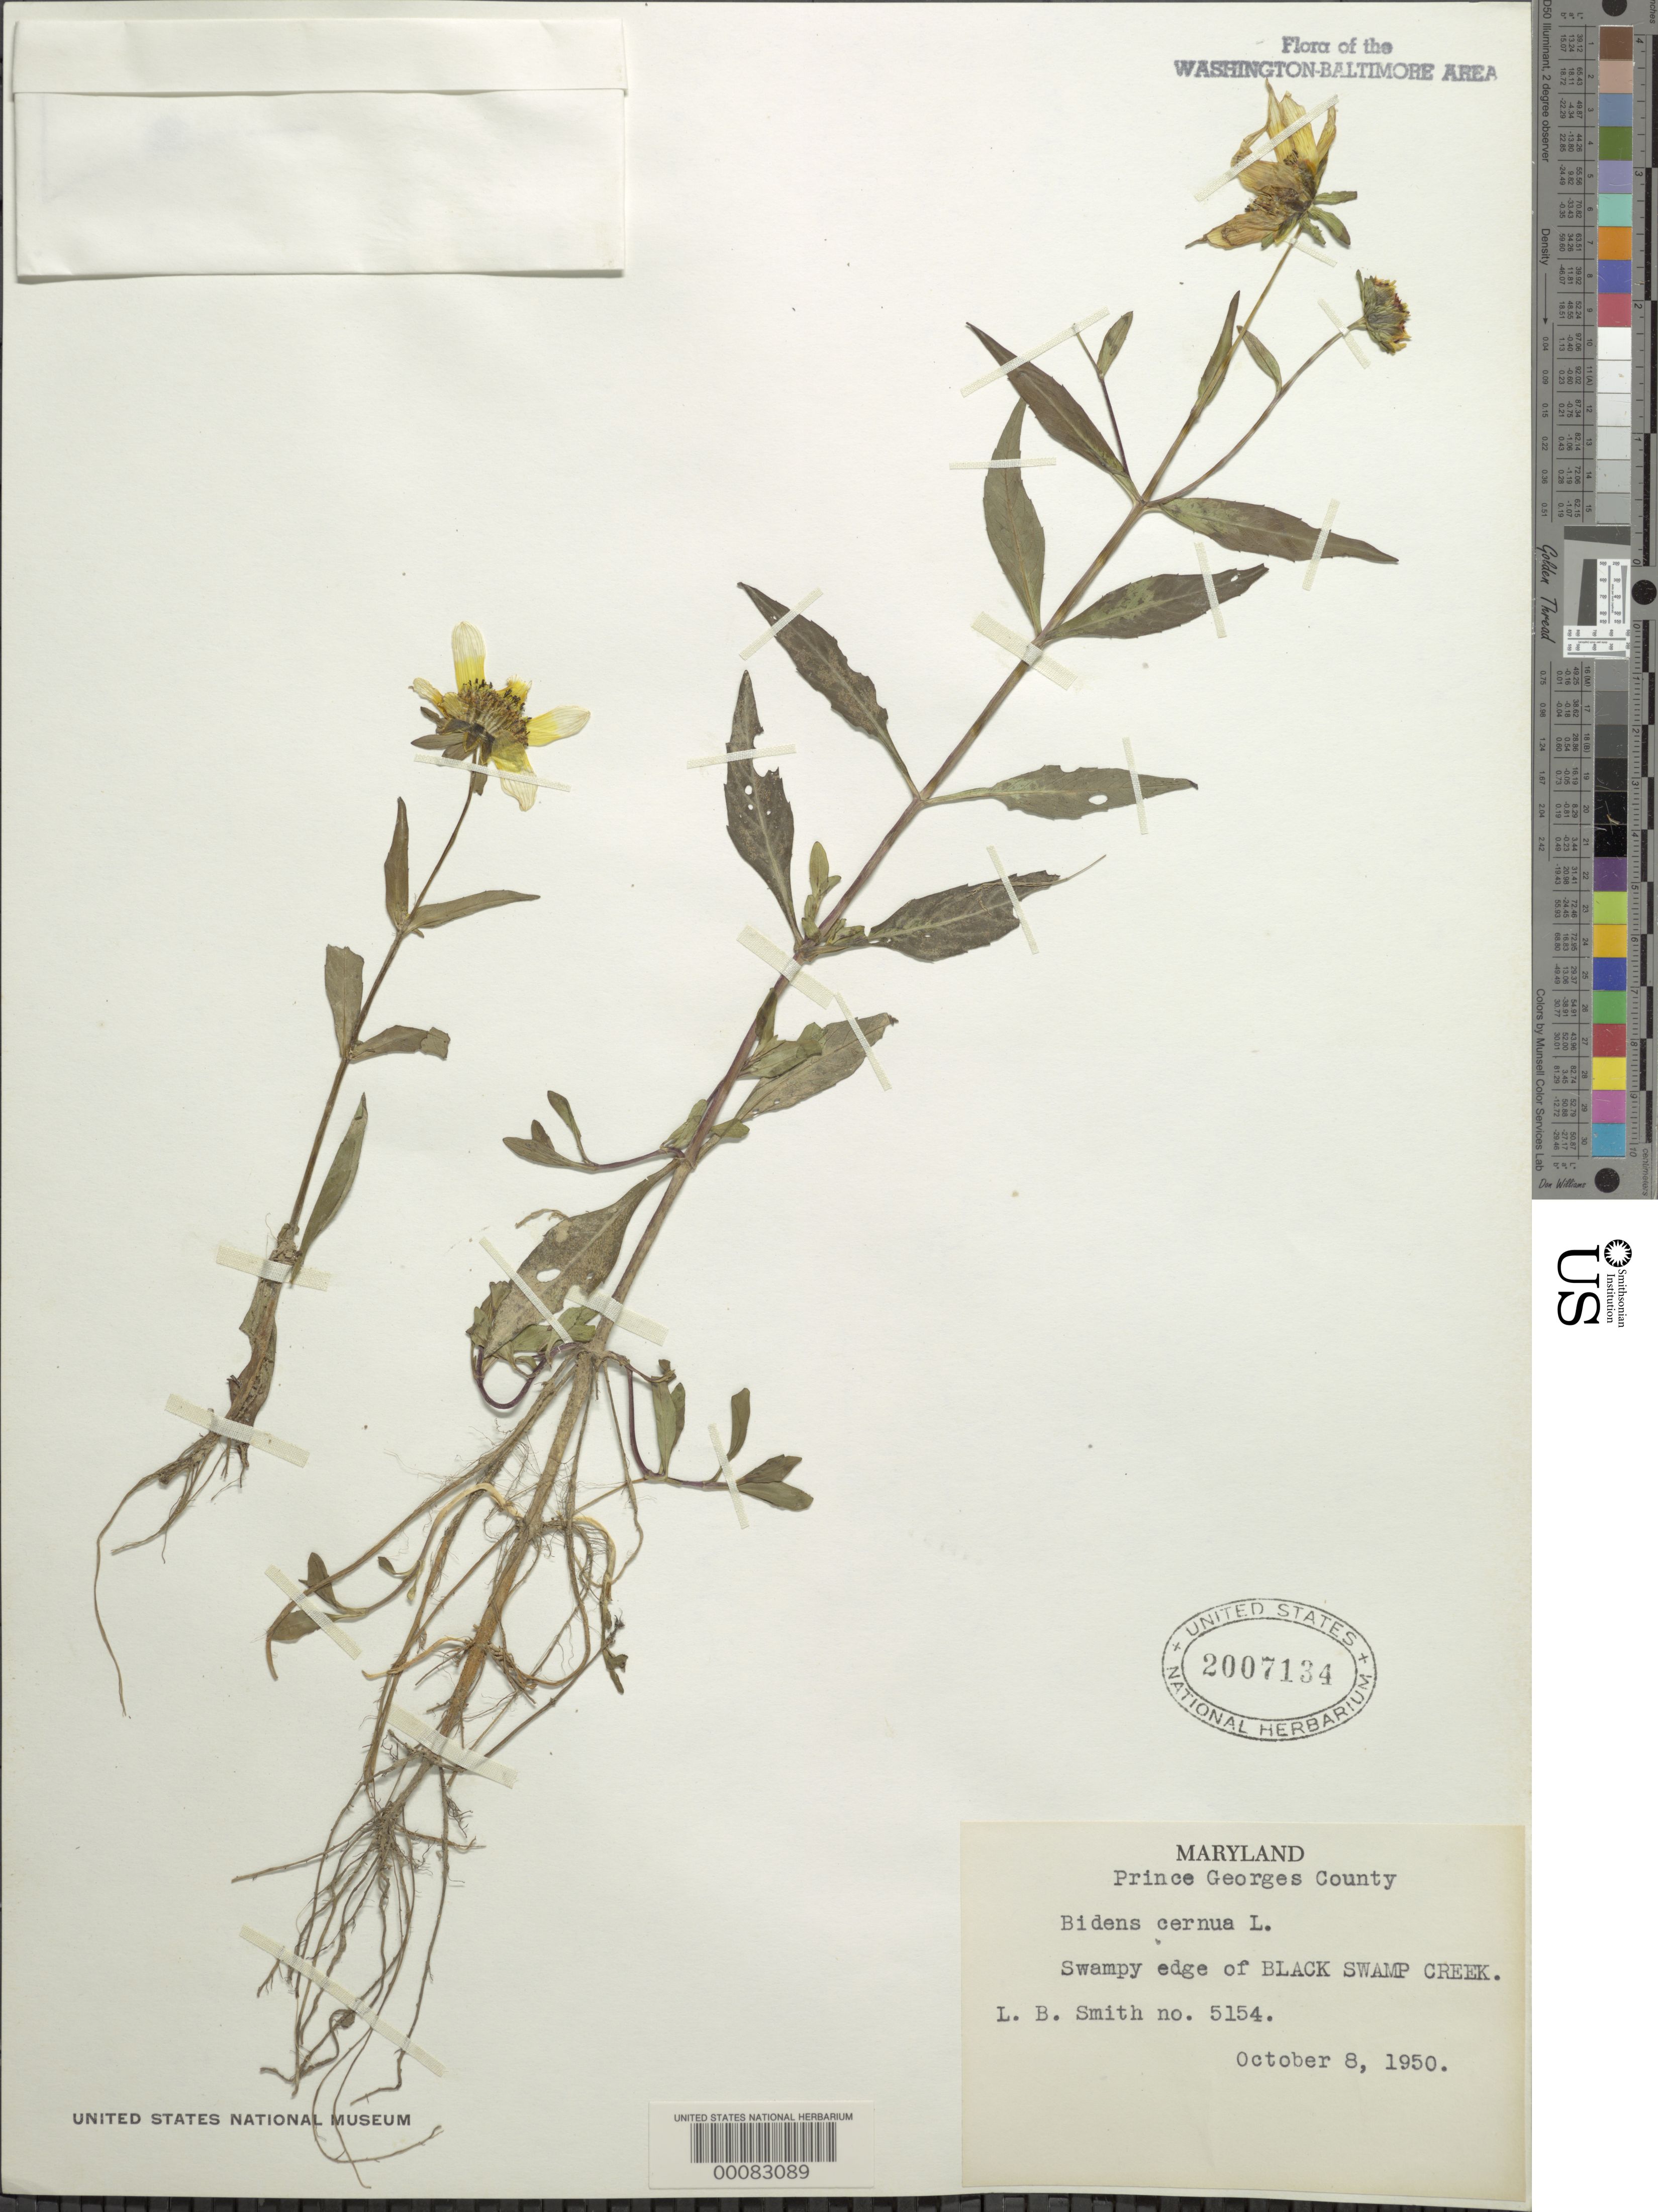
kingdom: Plantae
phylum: Tracheophyta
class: Magnoliopsida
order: Asterales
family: Asteraceae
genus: Bidens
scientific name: Bidens cernua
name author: L.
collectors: L. Smith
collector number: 5154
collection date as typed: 08 Oct 1950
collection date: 1950-10-08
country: United States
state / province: Maryland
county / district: Prince George's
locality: Black Swamp Creek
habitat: Swampy edge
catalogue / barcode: US 2007134